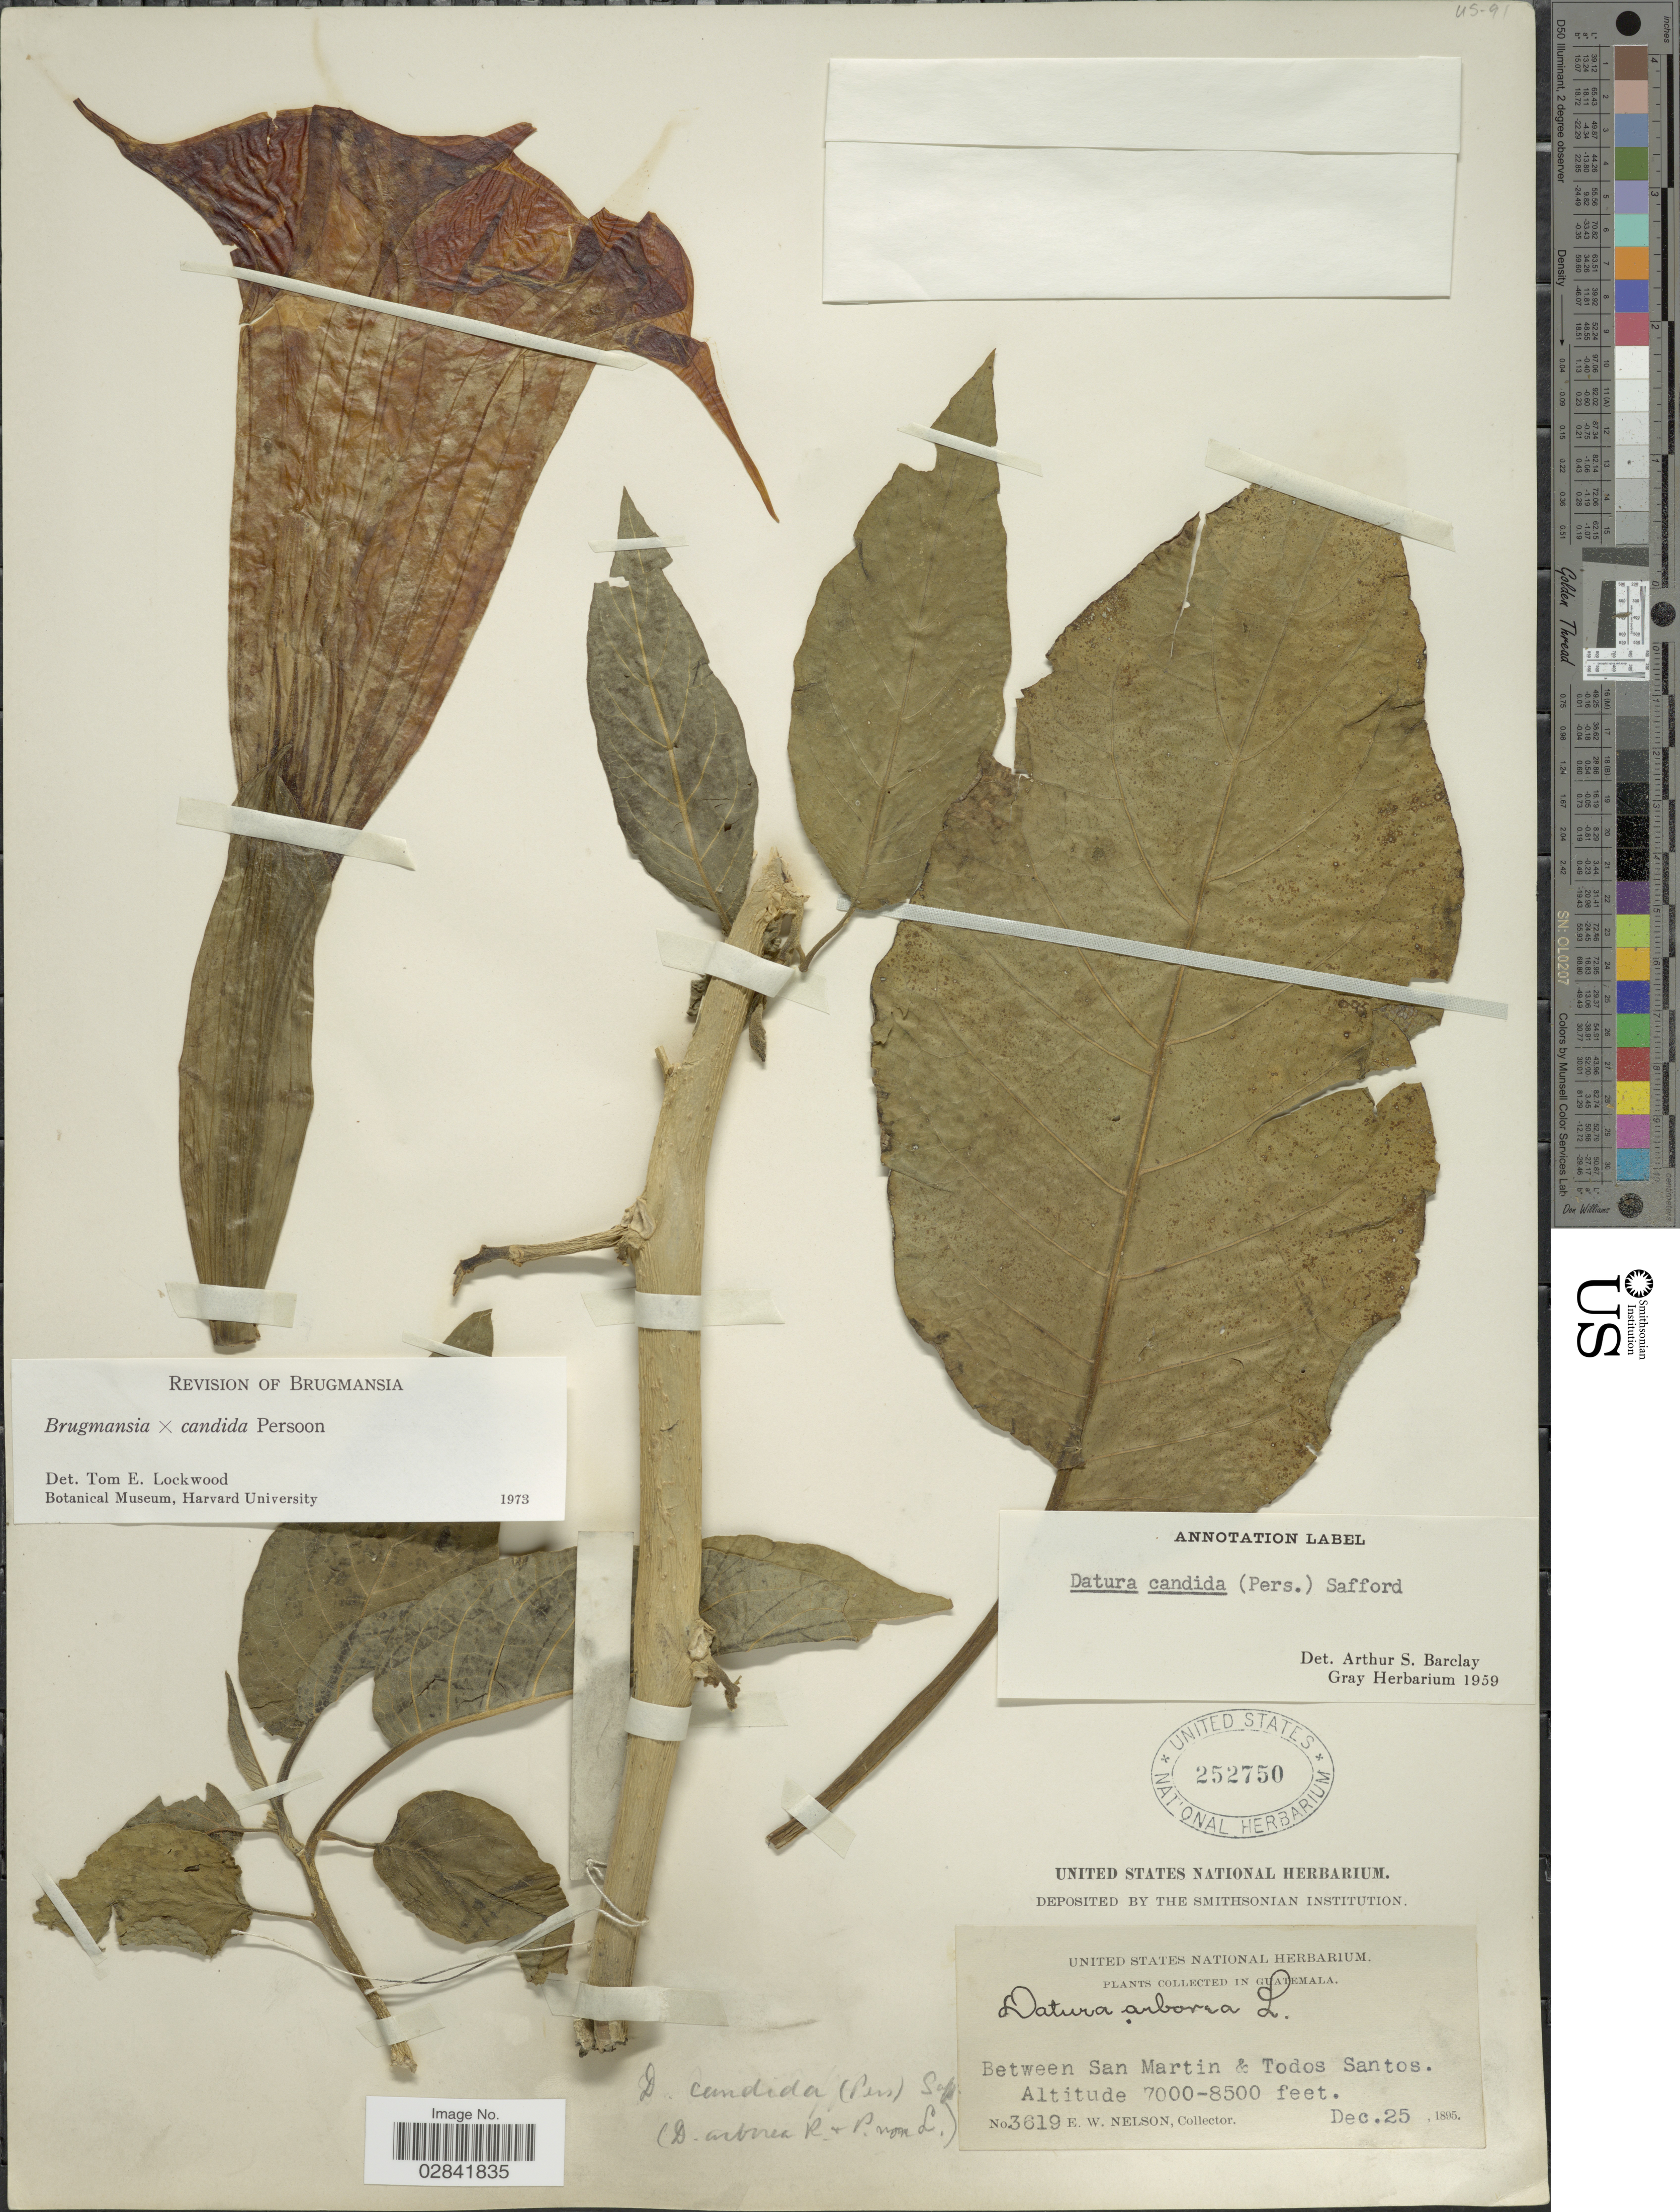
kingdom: Plantae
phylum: Tracheophyta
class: Magnoliopsida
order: Solanales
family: Solanaceae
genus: Brugmansia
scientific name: Brugmansia x candida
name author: Pers.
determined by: Lockwood, T. E.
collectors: E. W. Nelson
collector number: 3619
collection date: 1895-12-25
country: Guatemala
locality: Between San Martin & Todos Santos.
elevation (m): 2134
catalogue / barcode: US 252750